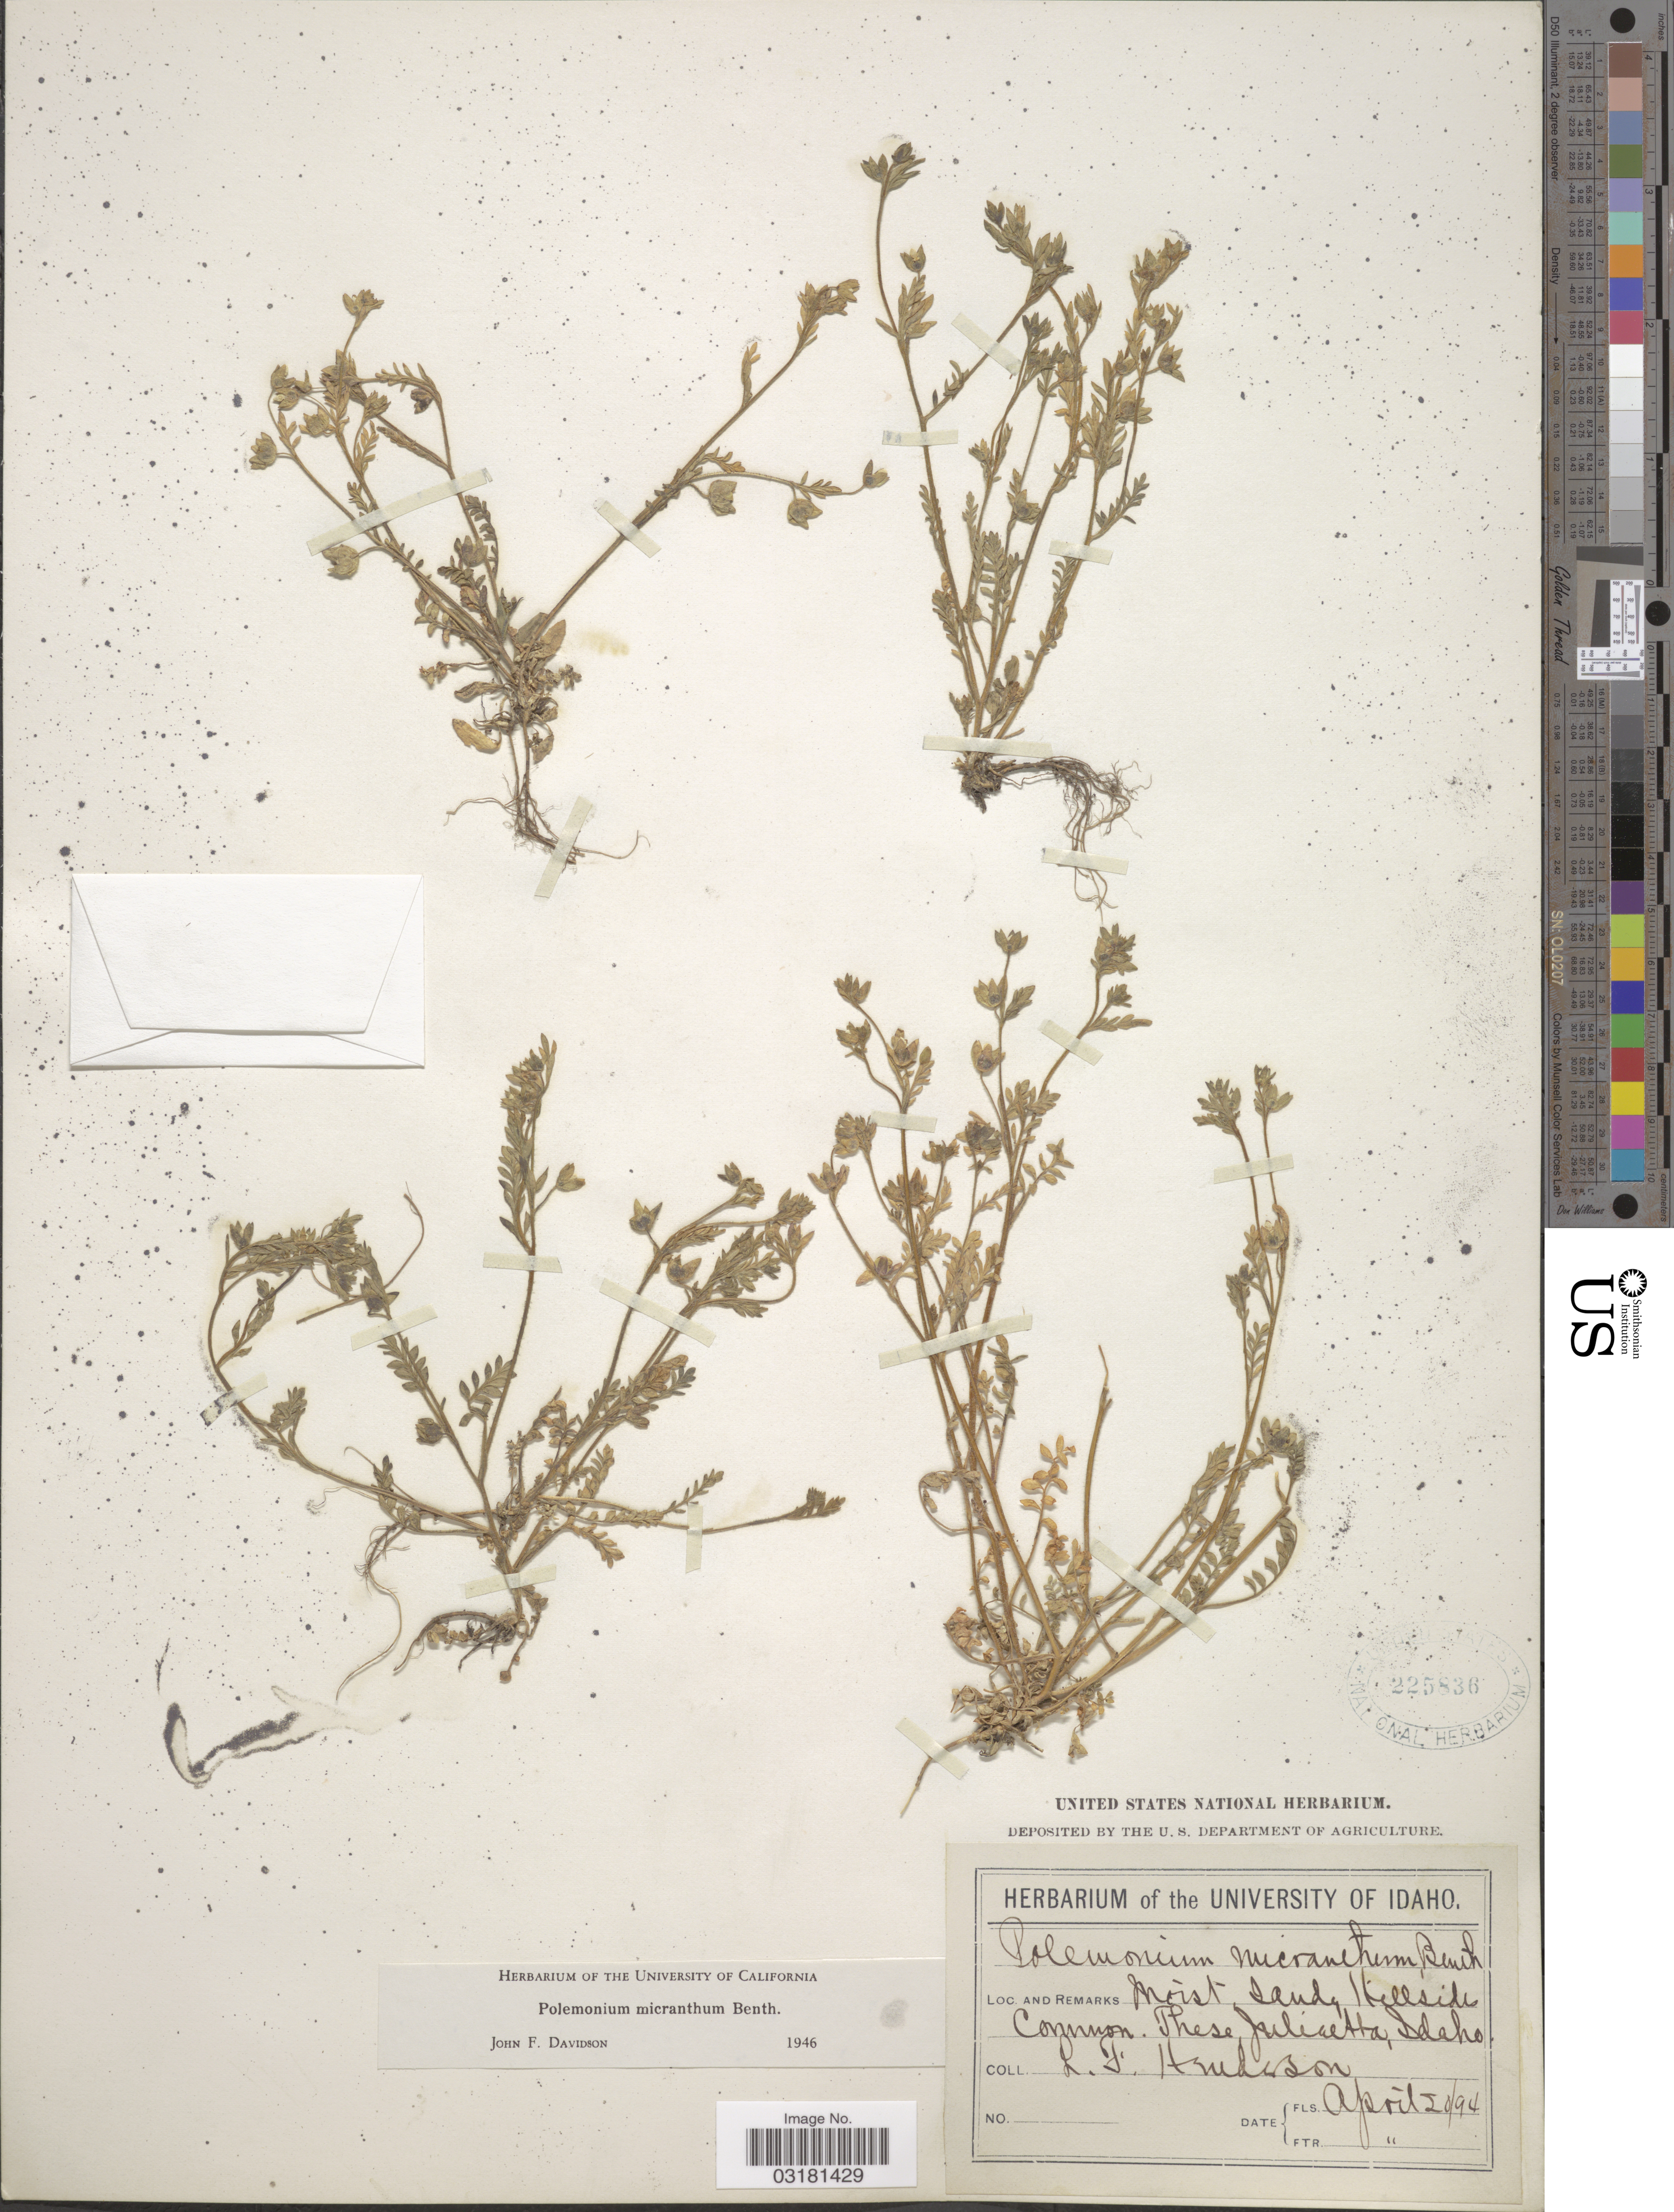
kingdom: Plantae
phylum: Tracheophyta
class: Magnoliopsida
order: Ericales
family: Polemoniaceae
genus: Polemonium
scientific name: Polemonium micranthum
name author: Benth.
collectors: L. Henderson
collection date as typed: Transcribed d/m/y: 20/4/94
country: United States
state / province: Idaho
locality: These, Juliaetta.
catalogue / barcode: US 225836